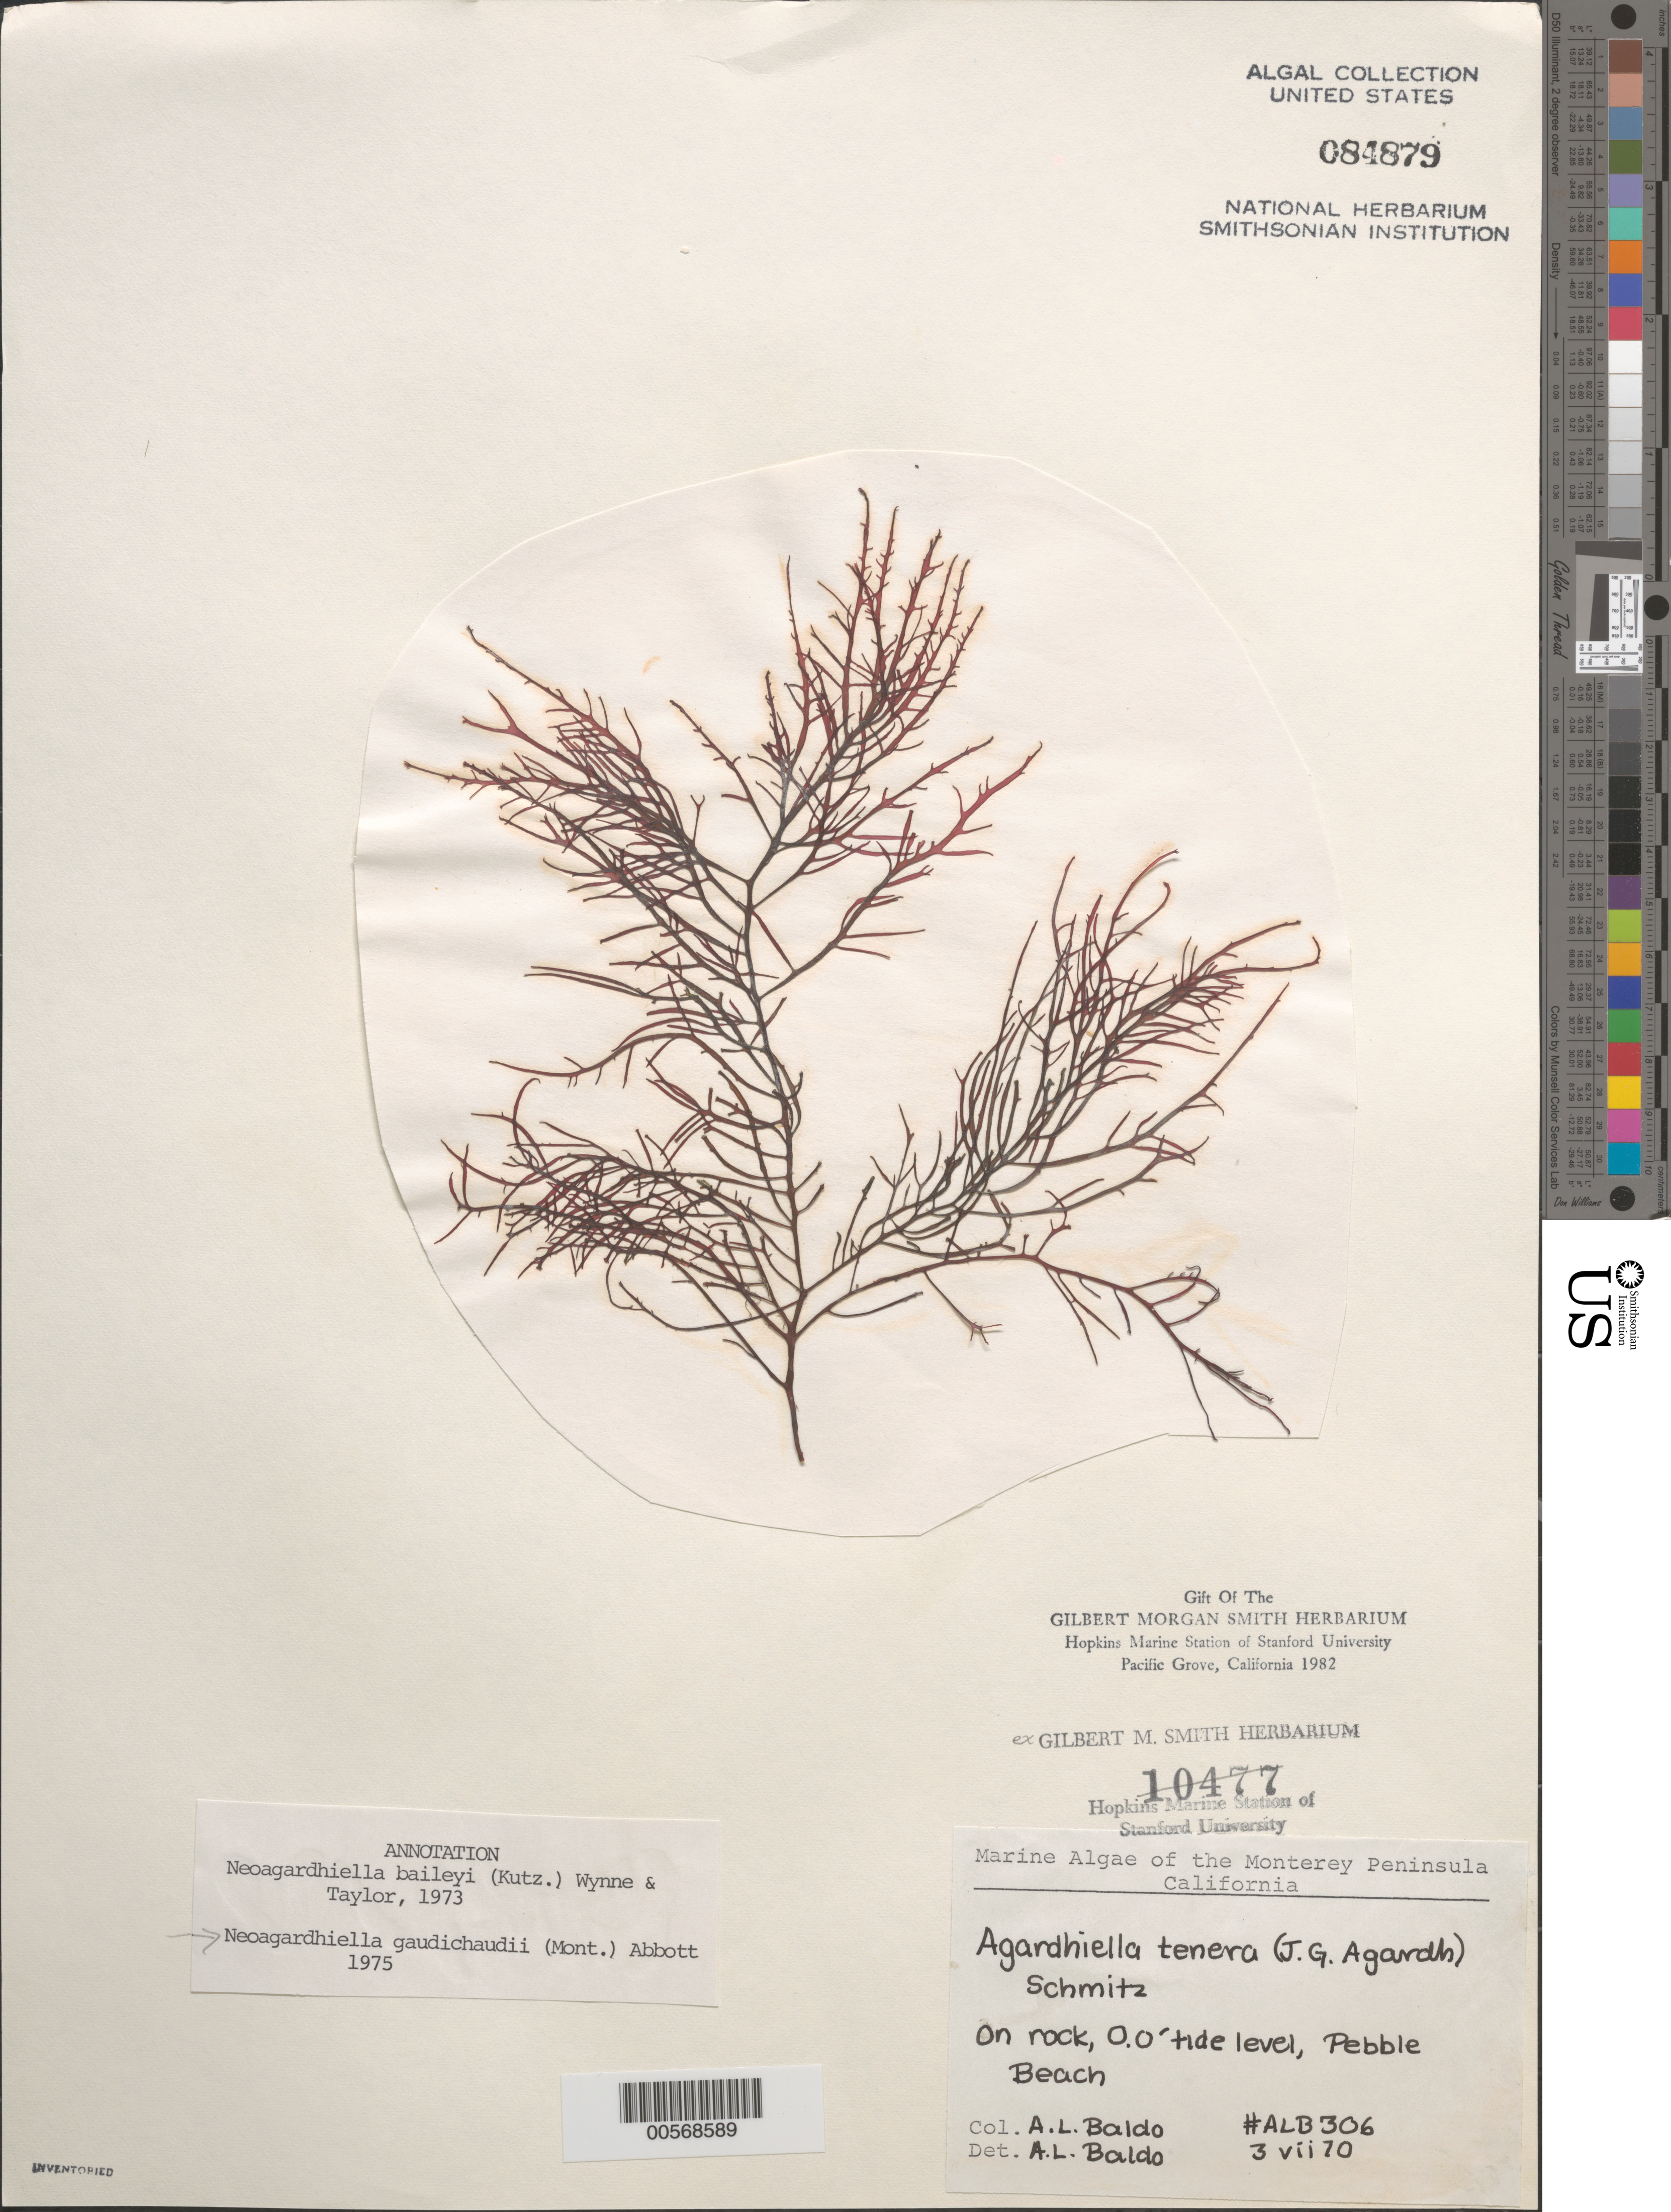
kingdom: Plantae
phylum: Rhodophyta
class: Florideophyceae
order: Gigartinales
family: Solieriaceae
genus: Sarcodiotheca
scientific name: Sarcodiotheca gaudichaudii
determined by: Algae name updating Project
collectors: A. Baldo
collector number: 306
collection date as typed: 03 Jul 1970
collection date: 1970-07-03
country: United States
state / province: California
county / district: Monterey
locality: Pebble Beach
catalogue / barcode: US 84879